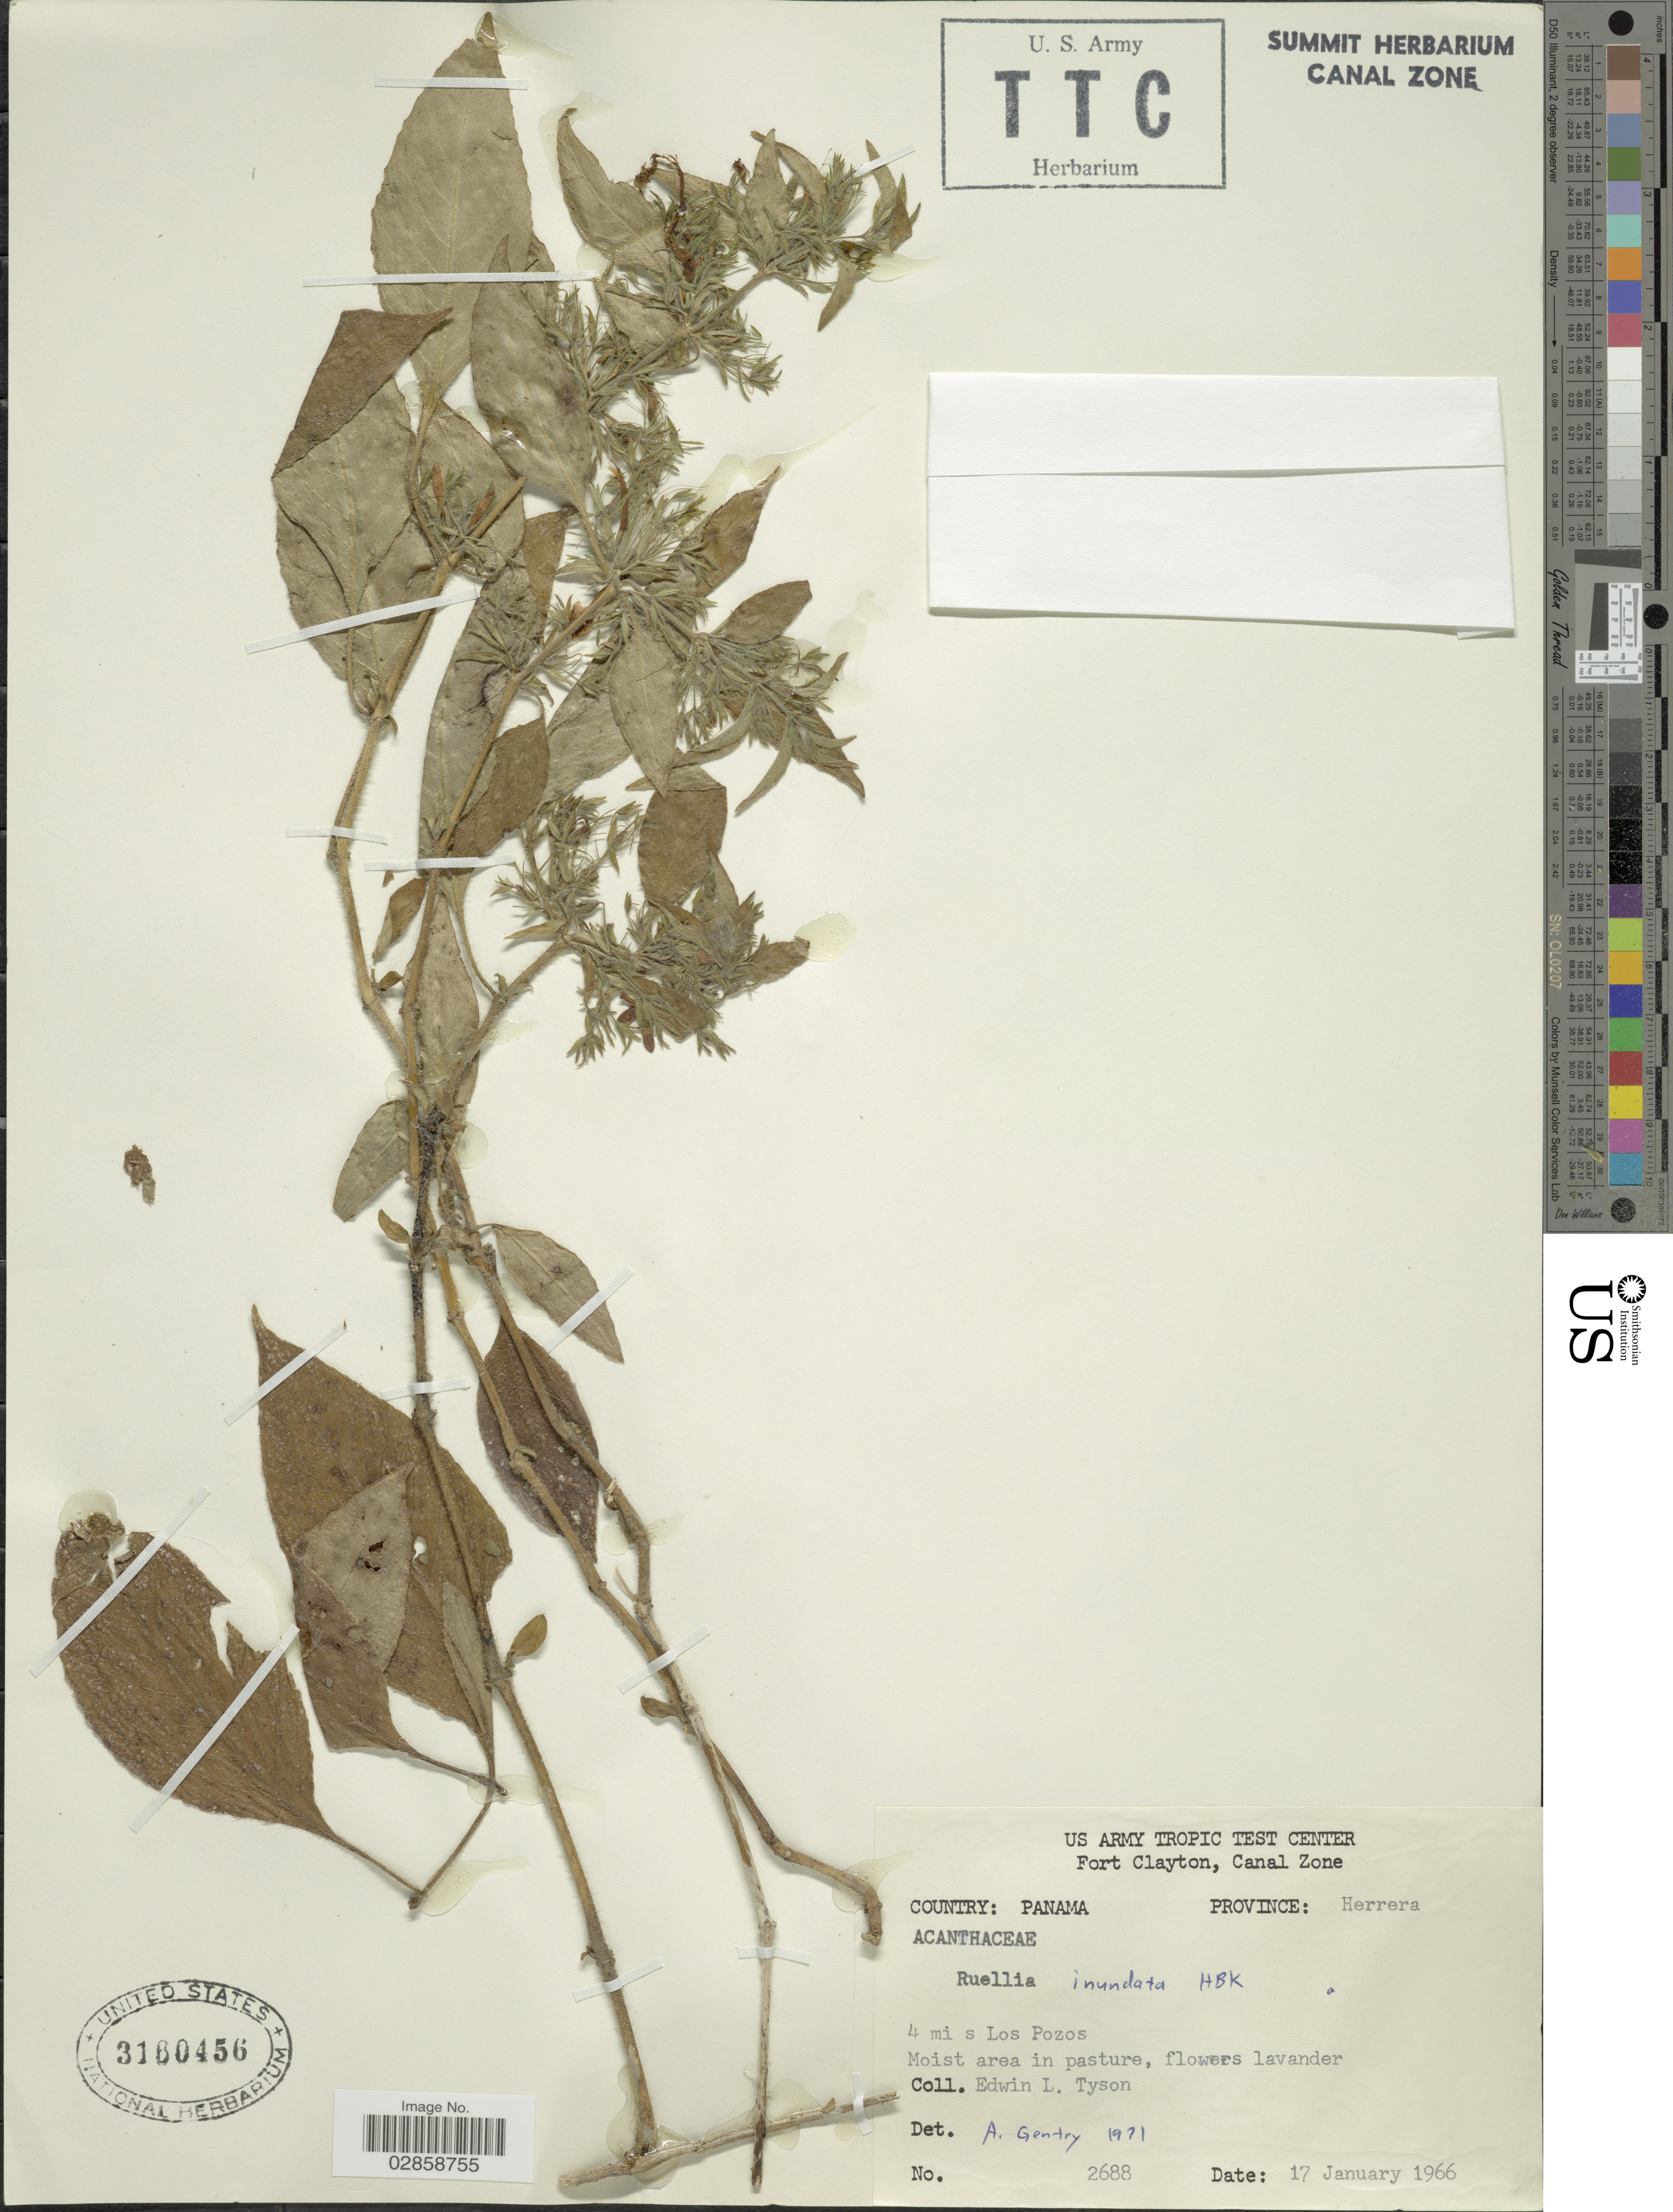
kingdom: Plantae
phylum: Tracheophyta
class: Magnoliopsida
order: Lamiales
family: Acanthaceae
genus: Ruellia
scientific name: Ruellia inundata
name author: Kunth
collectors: E. L. Tyson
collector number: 2688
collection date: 1966-01-17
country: Panama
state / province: Herrera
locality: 4 mi s Los Pozos.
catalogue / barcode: US 3160456